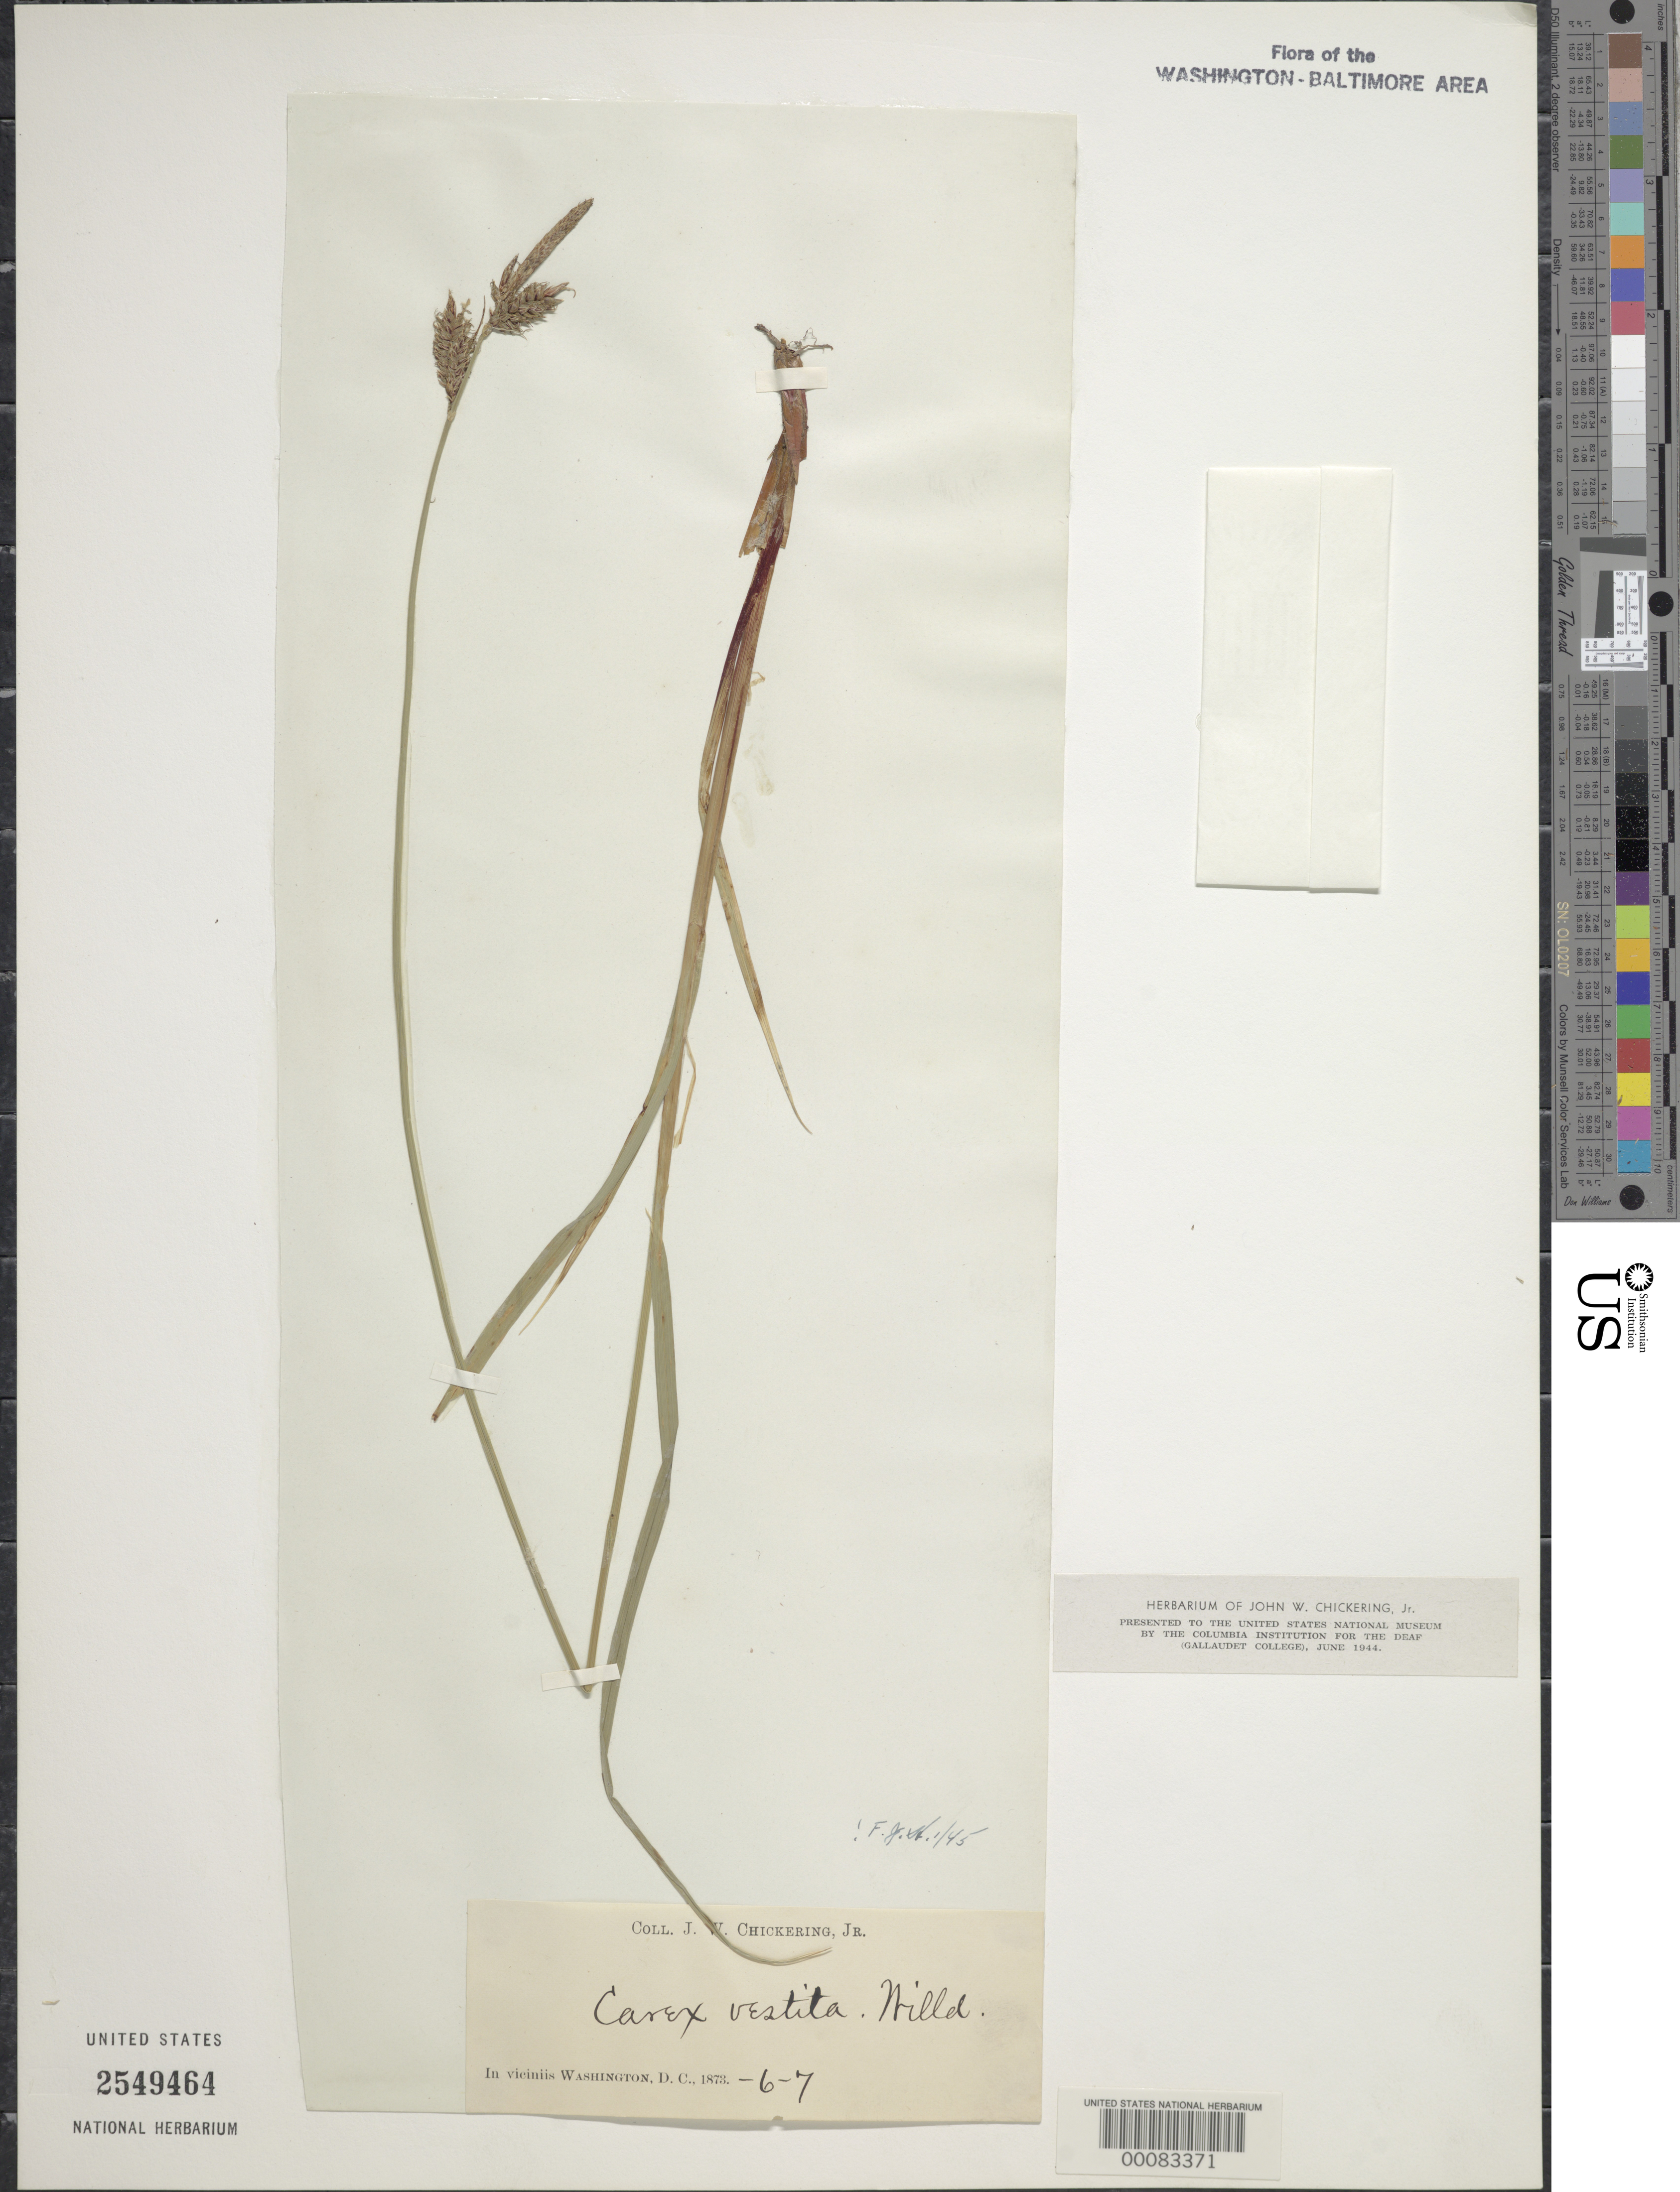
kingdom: Plantae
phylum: Tracheophyta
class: Liliopsida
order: Poales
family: Cyperaceae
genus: Carex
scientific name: Carex vestita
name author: Willd.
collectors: J. Chickering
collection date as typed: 07 Jun 1873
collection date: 1873-06-07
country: United States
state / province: District of Columbia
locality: DC vicinity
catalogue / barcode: US 2549464